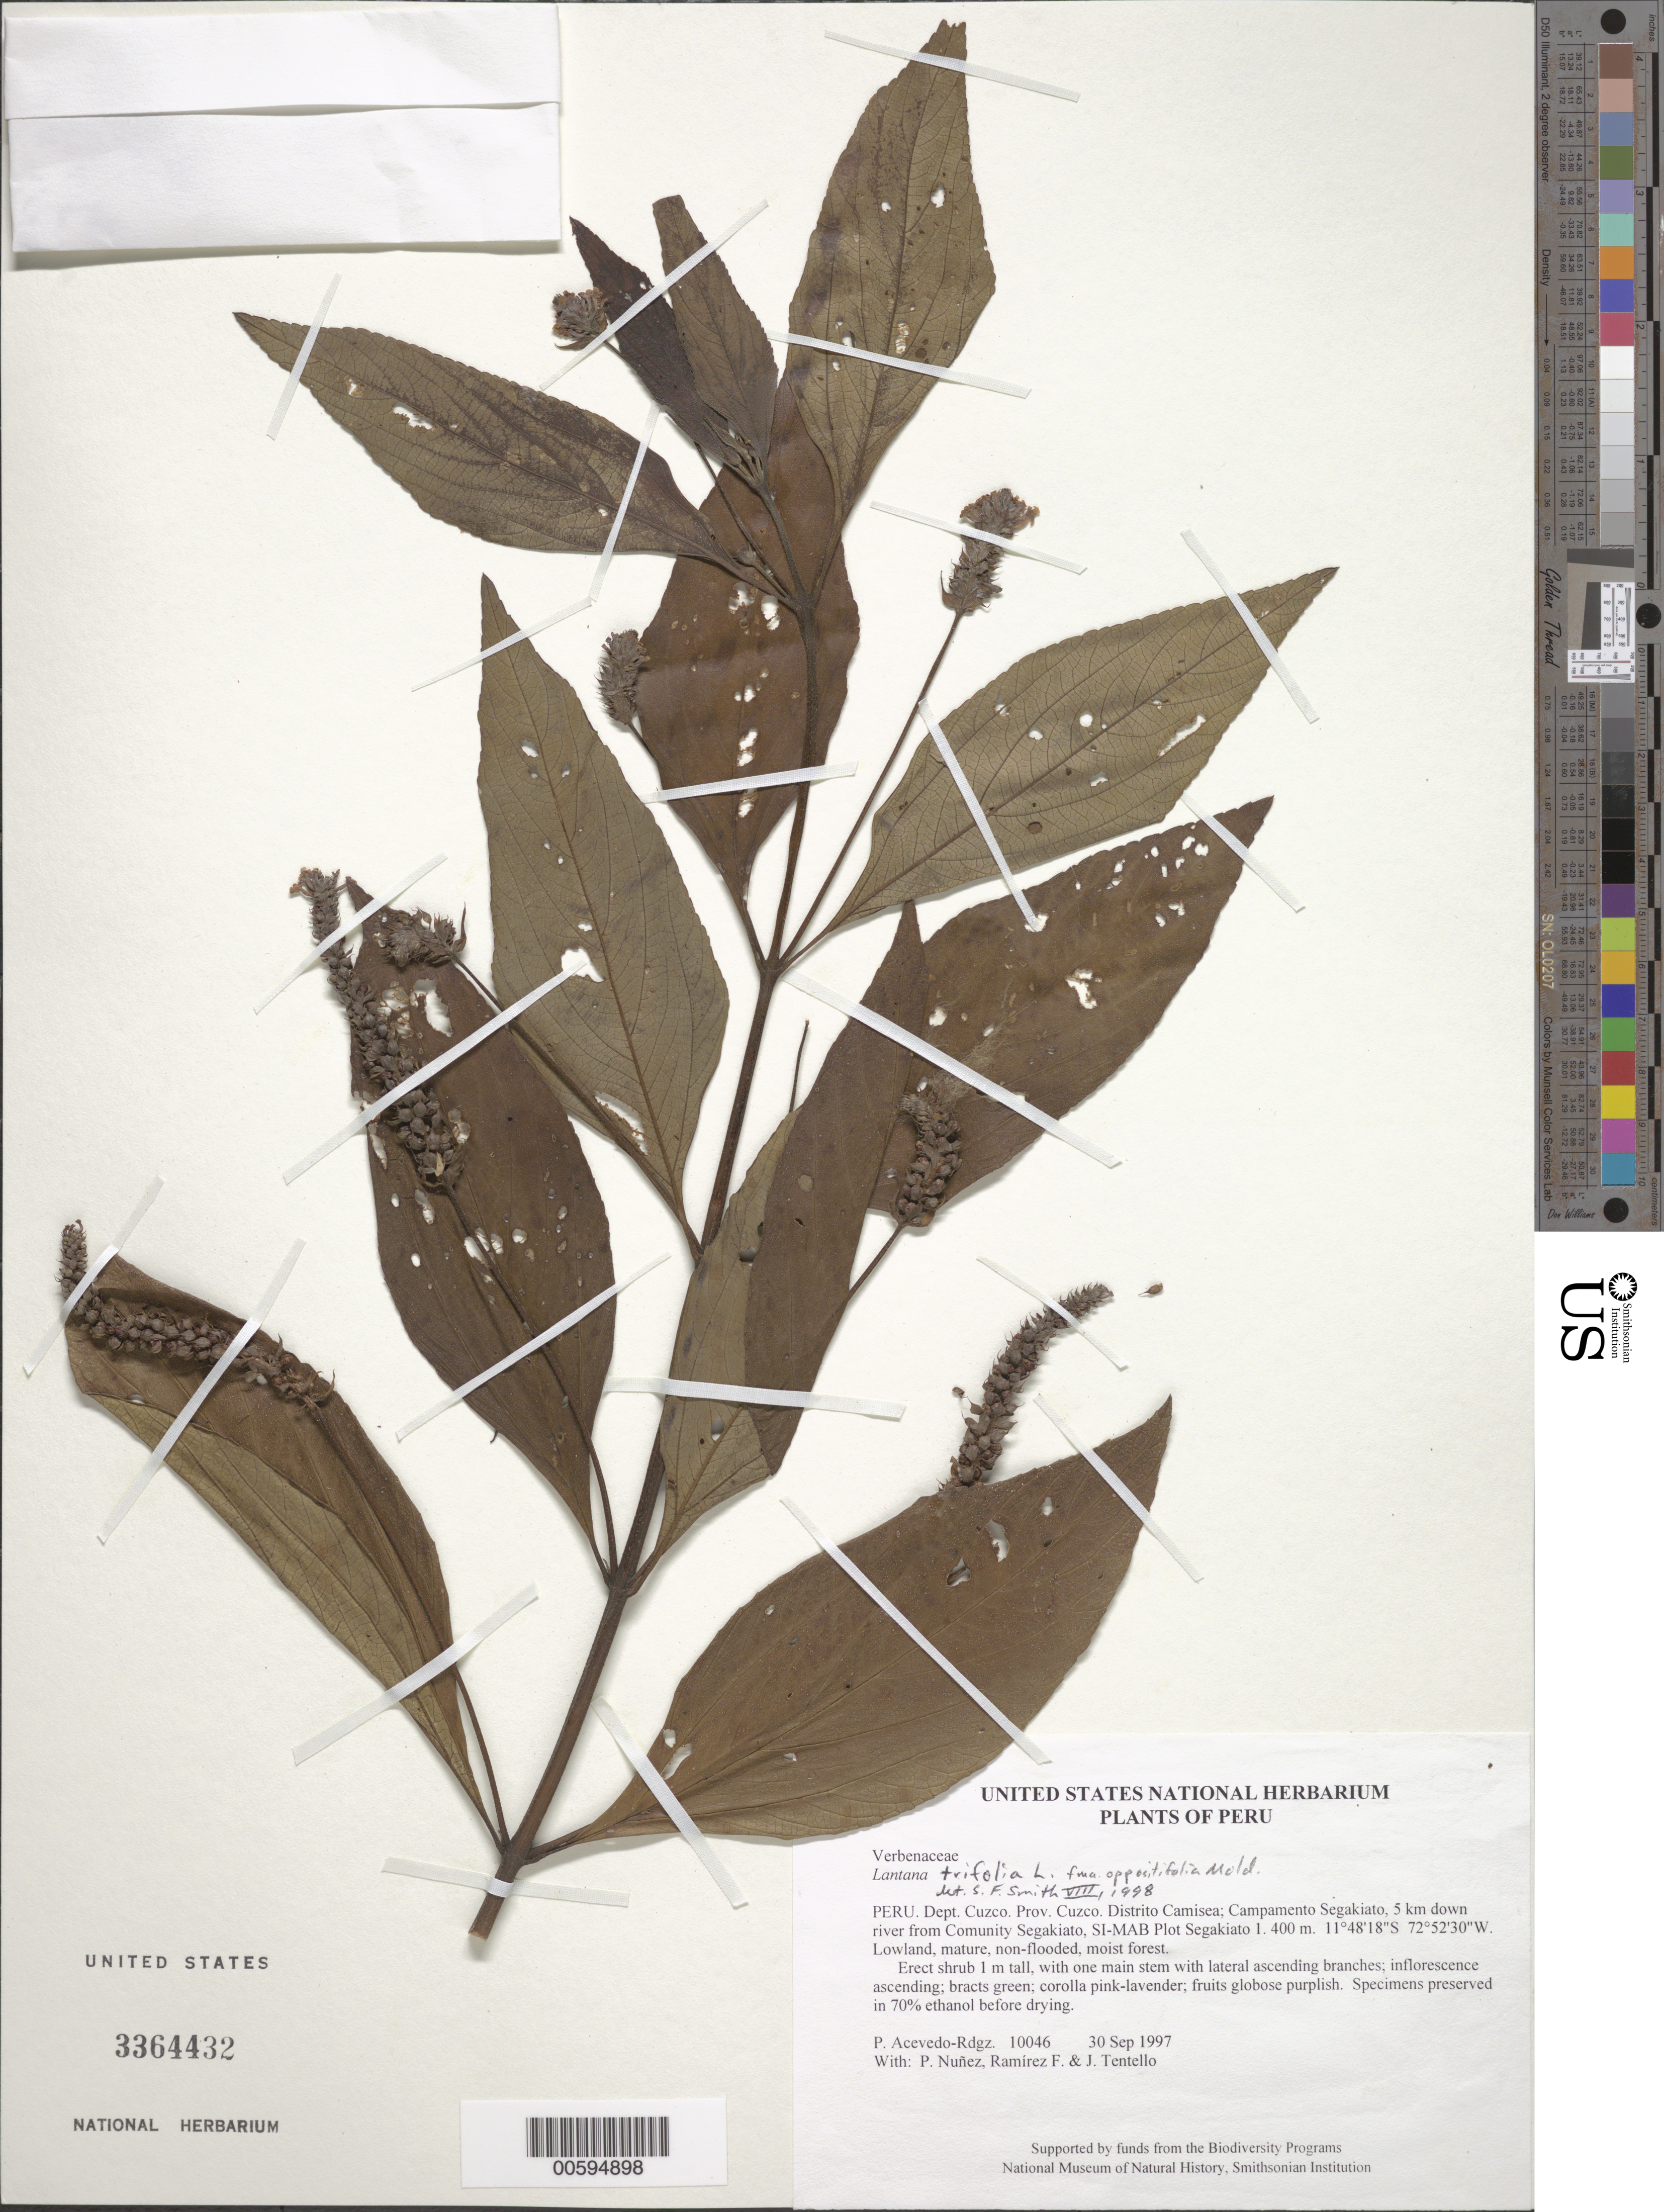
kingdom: Plantae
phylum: Tracheophyta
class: Magnoliopsida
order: Lamiales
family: Verbenaceae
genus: Lantana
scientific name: Lantana trifolia f. oppositifolia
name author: Moldenke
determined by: Smith, Stephen F., (US), NMNH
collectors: P. Acevedo-Rodr., P. Nuñez V., F. Ramirez & J. Tentello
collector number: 10046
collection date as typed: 30 Sep 1997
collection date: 1997-09-30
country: Peru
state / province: Cusco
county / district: Cusco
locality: Distrito Camisea; Campamento Segakiato, 5 km down river from Comunity Segakiato, SI-MAB Plot Segakiato 1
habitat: Lowland, mature, non-flooded, moist forest.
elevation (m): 400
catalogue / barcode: US 3364432